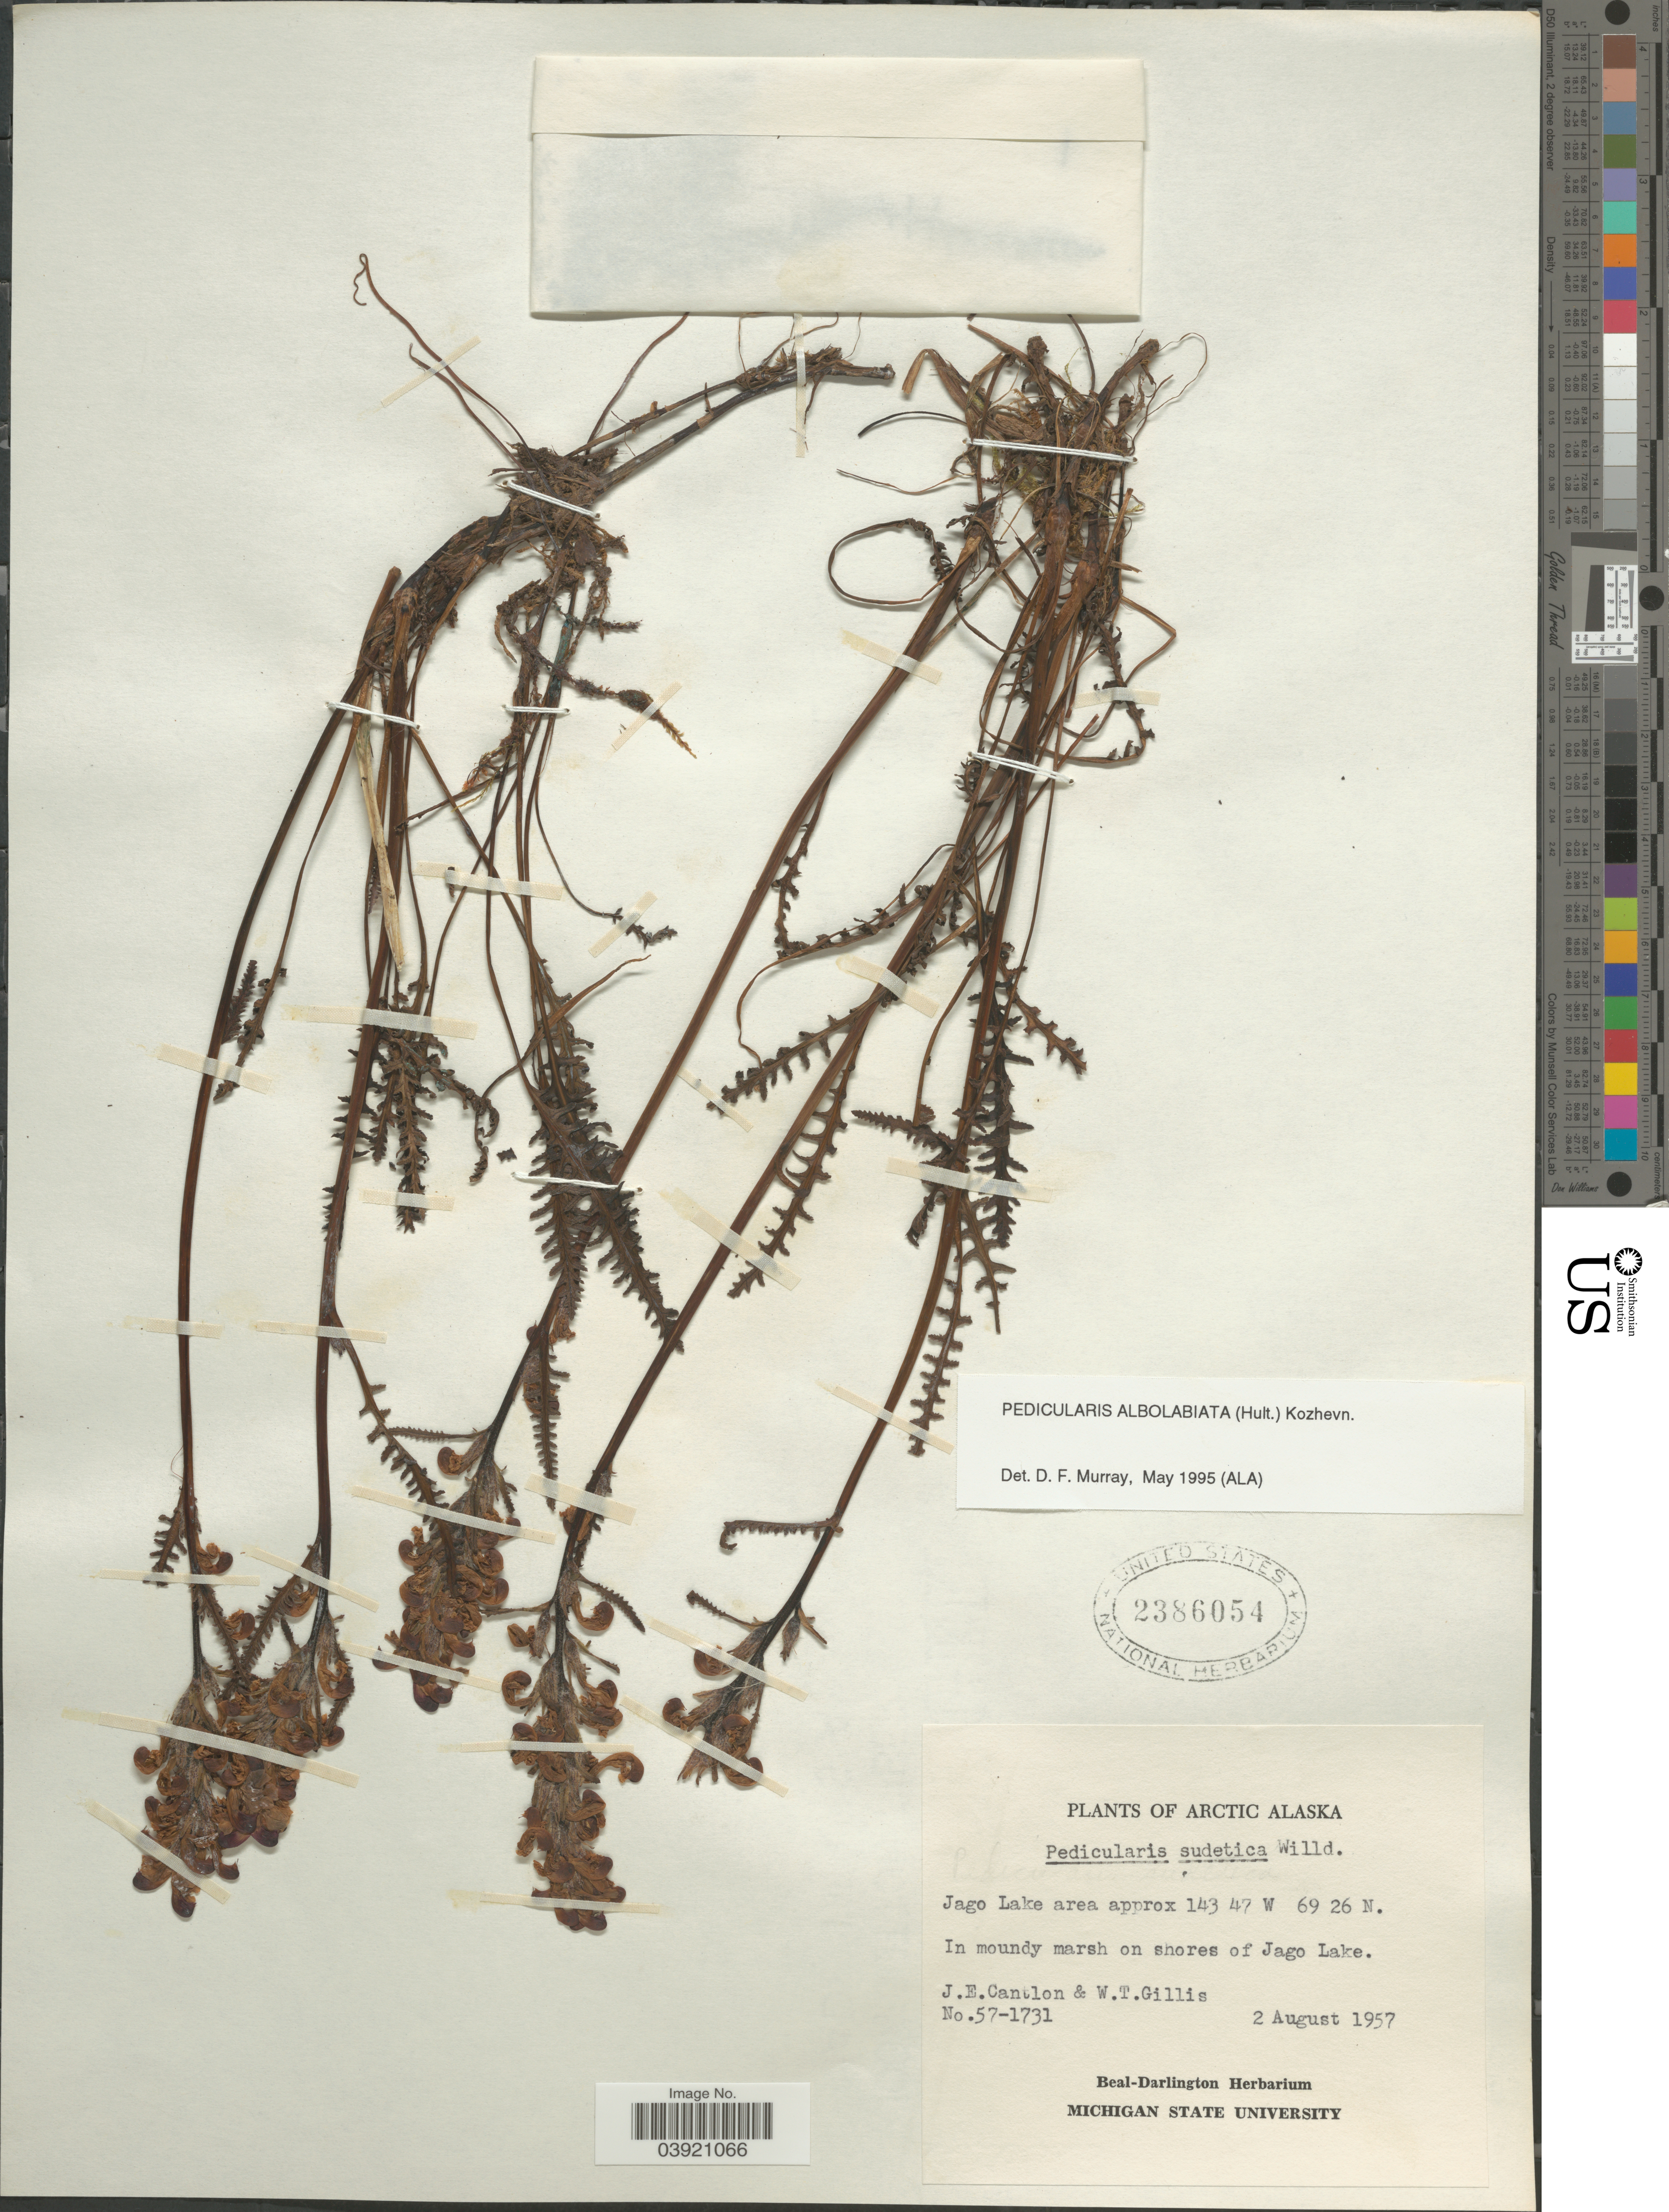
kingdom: Plantae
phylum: Tracheophyta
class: Magnoliopsida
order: Lamiales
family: Orobanchaceae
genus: Pedicularis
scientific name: Pedicularis albolabiata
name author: (Hultén) Kozhevn.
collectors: J. Cantlon & W. T. Gillis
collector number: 57-1731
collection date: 1957-08-02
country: United States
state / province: Alaska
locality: Arctic Alaska. Jago Lake area. In moundy marsh on shores of Jago Lake.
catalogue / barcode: US 2386054